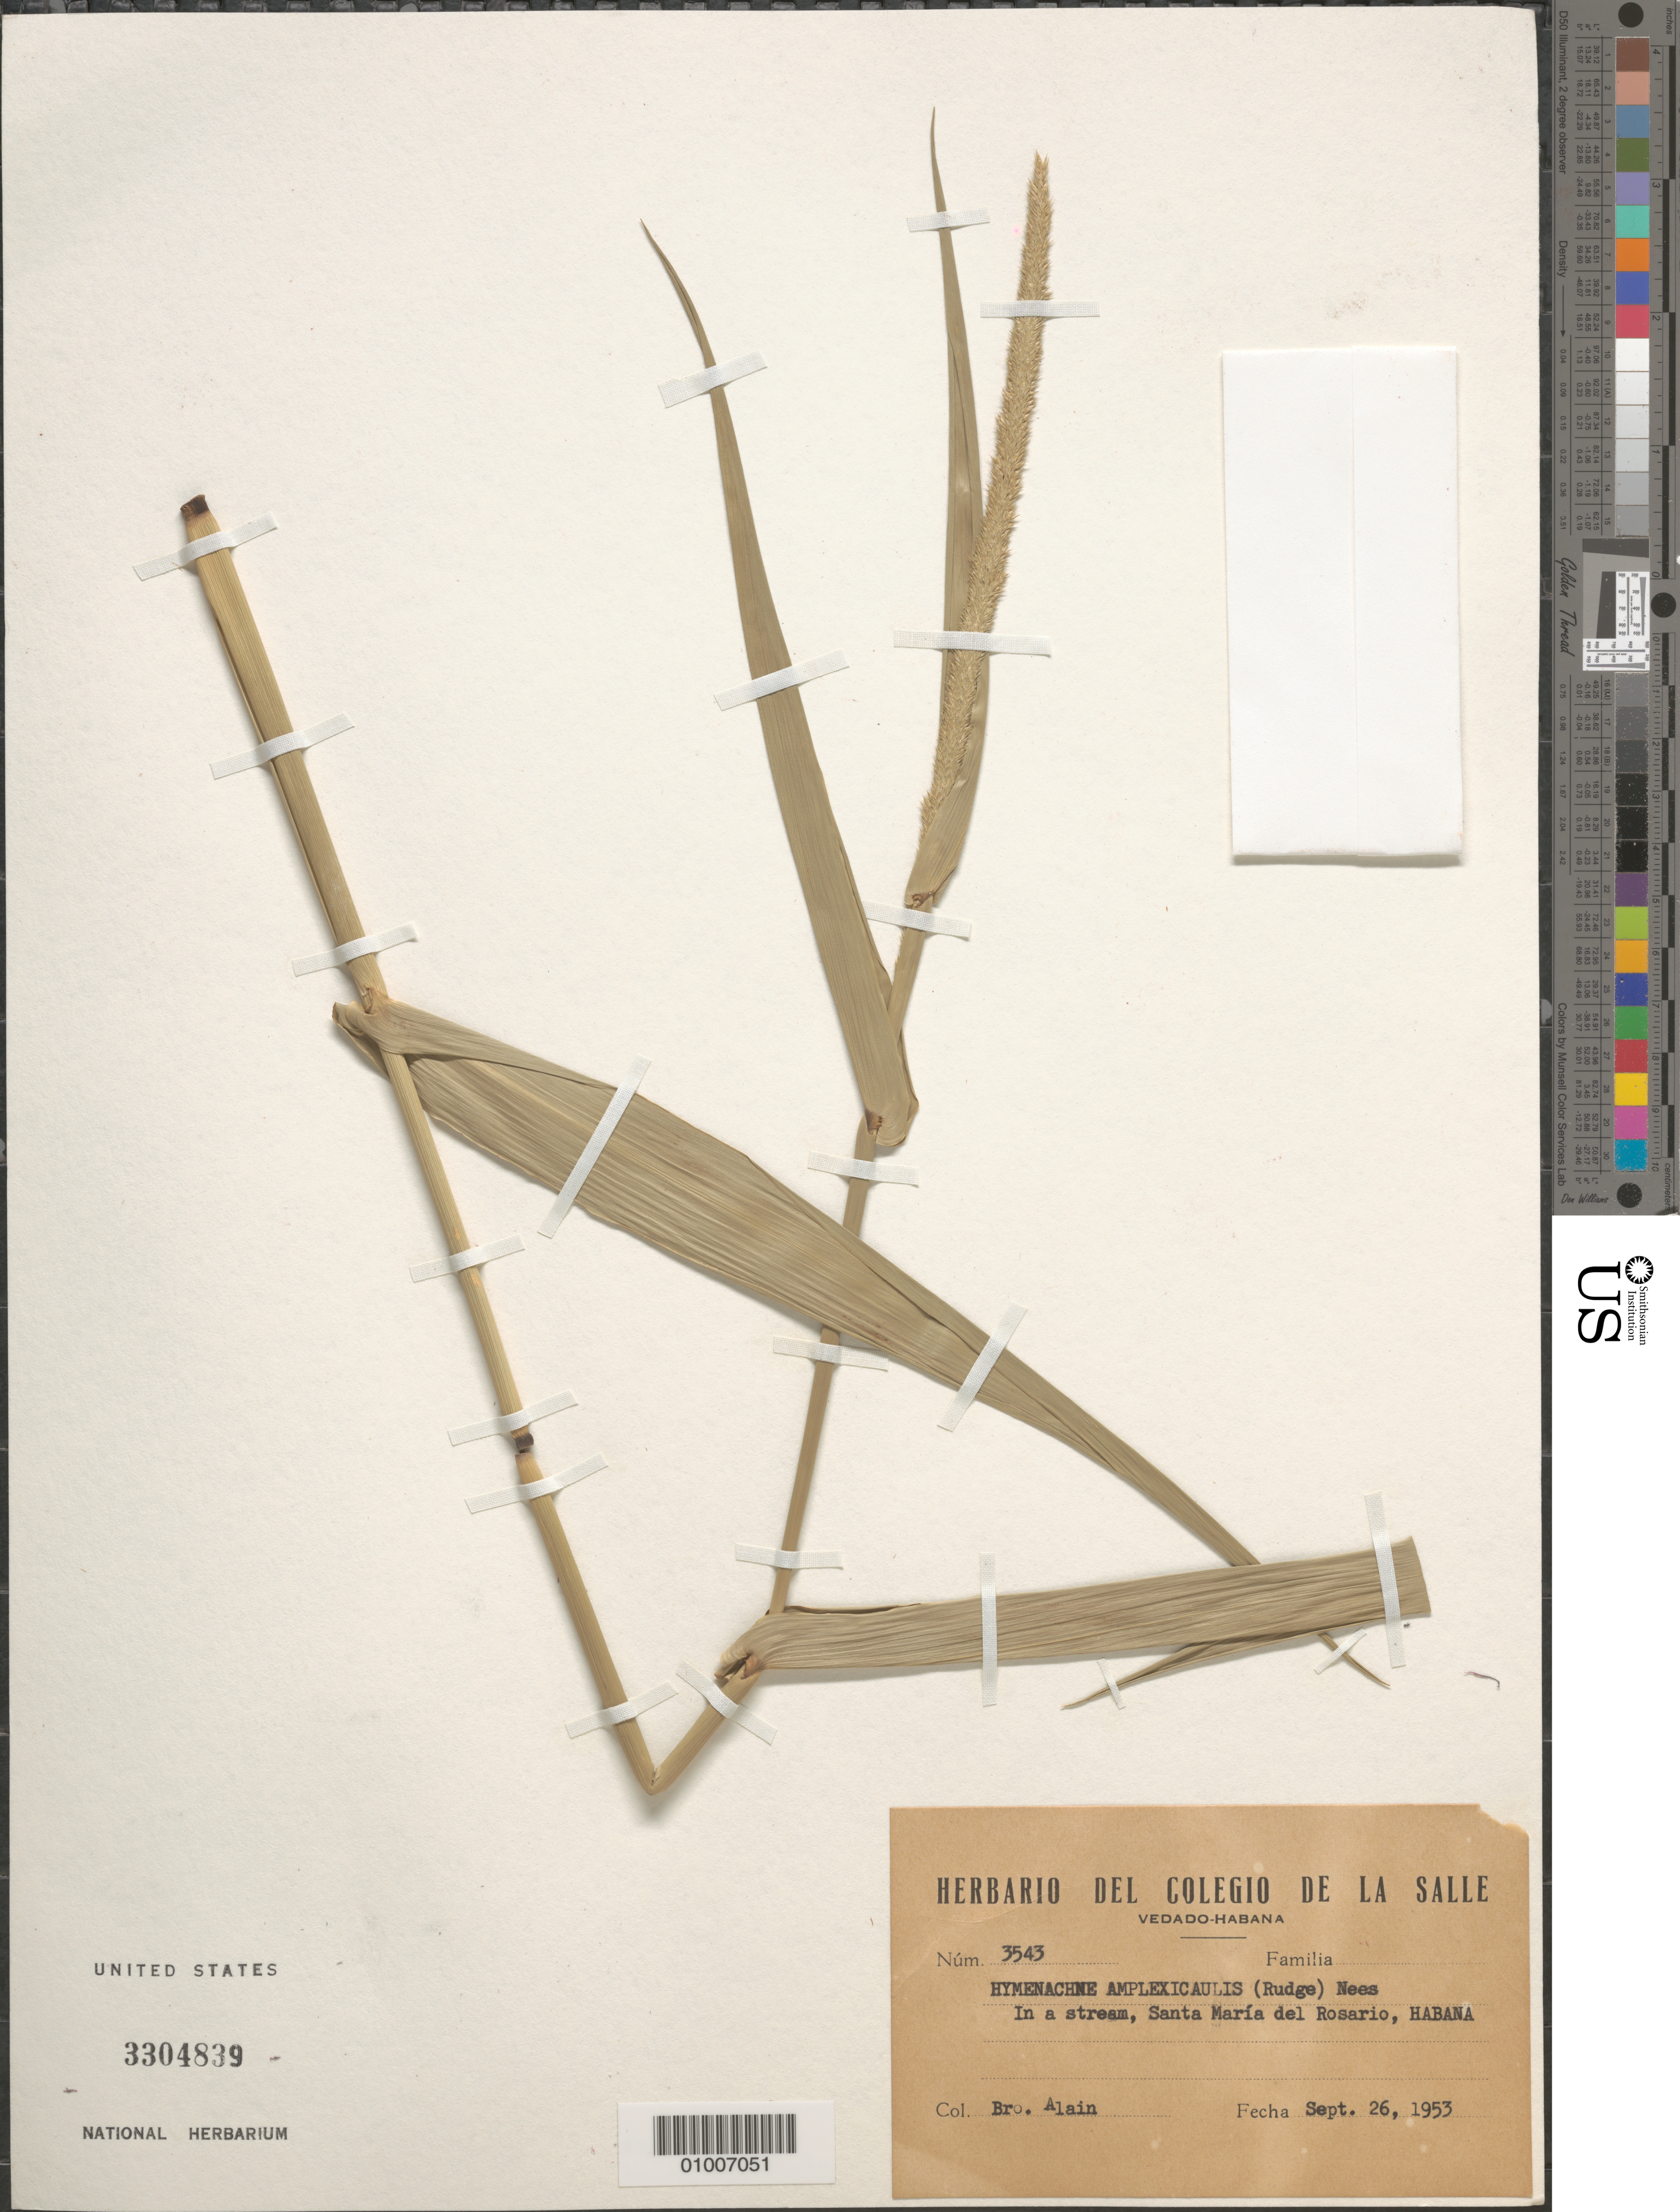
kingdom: Plantae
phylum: Tracheophyta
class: Liliopsida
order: Poales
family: Poaceae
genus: Hymenachne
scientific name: Hymenachne amplexicaulis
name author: (Rudge) Nees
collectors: A. H. Liogier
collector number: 3543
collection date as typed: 26 Sep 1953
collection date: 1953-09-26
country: Cuba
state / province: La Habana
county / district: Municipio Cotorro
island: Cuba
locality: Santa Maria del Rosario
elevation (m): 117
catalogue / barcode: US 3304839